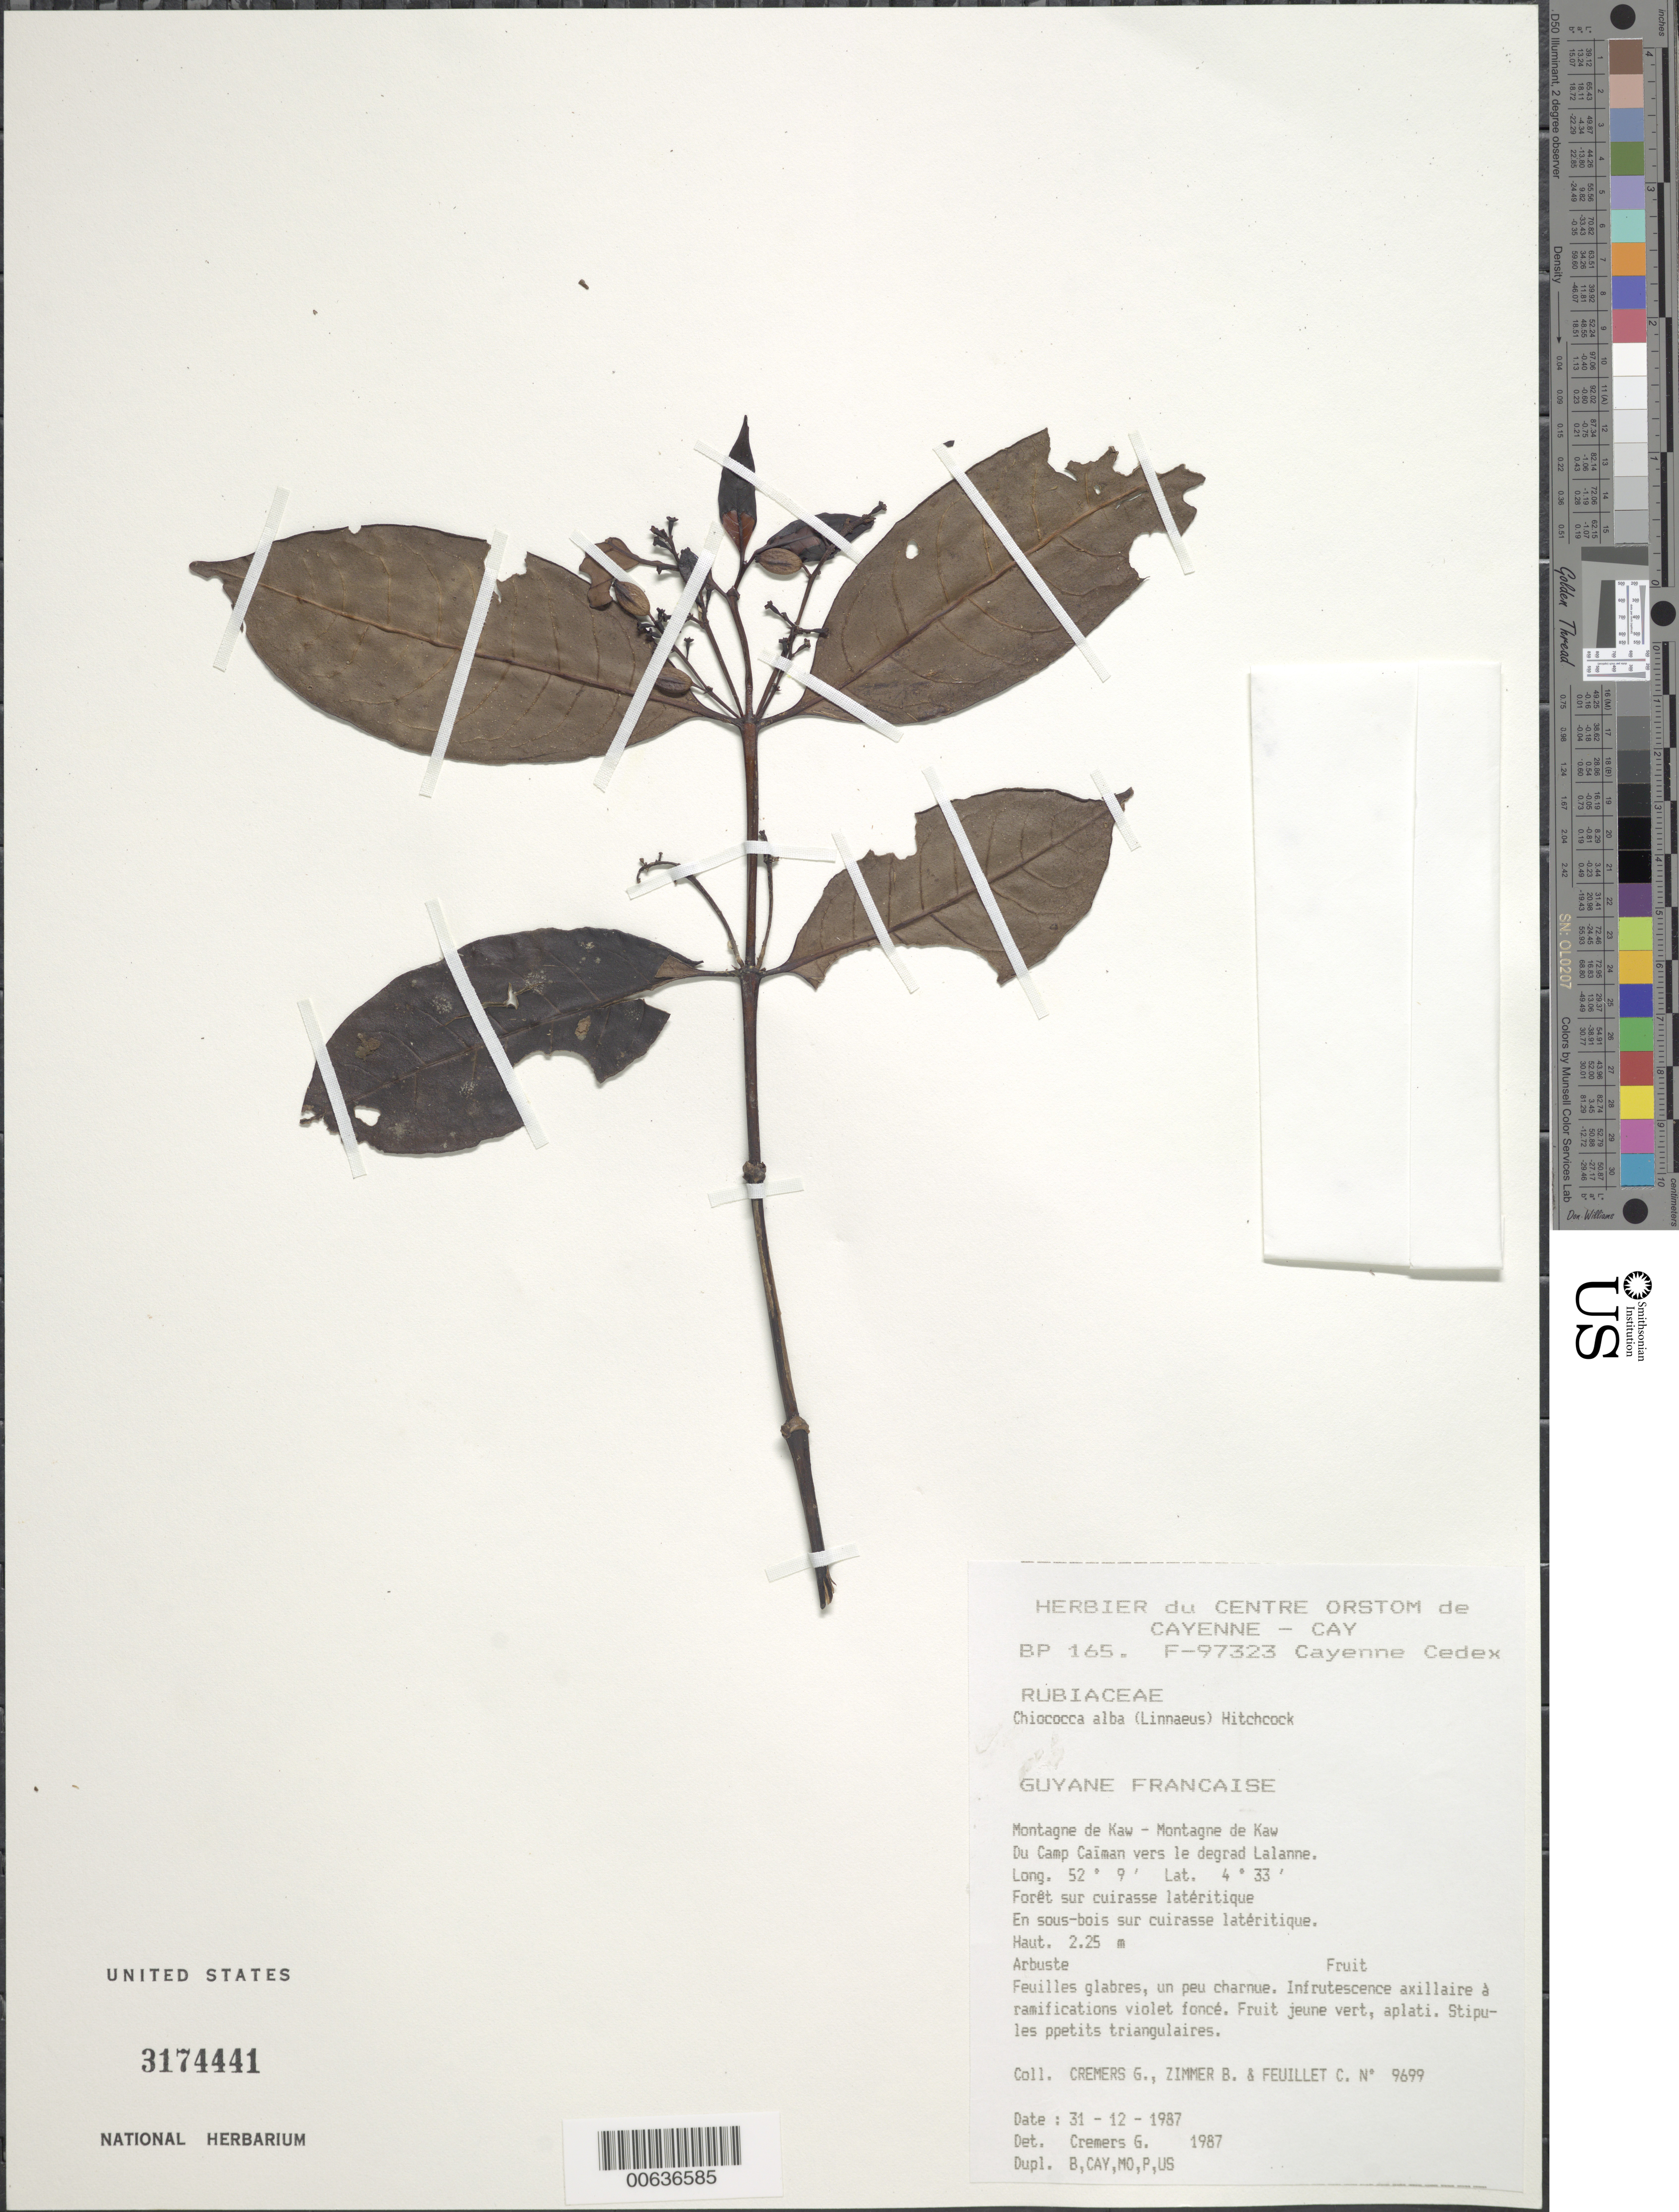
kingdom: Plantae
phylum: Tracheophyta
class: Magnoliopsida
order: Gentianales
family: Rubiaceae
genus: Chiococca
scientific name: Chiococca alba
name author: (L.) Hitchc.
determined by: Cremers, Georges A.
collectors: G. Cremers, B. Zimmer & C. Feuillet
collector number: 9699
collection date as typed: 31 Dec 1987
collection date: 1987-12-31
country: French Guiana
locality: Montagne de Kaw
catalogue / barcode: US 3174441